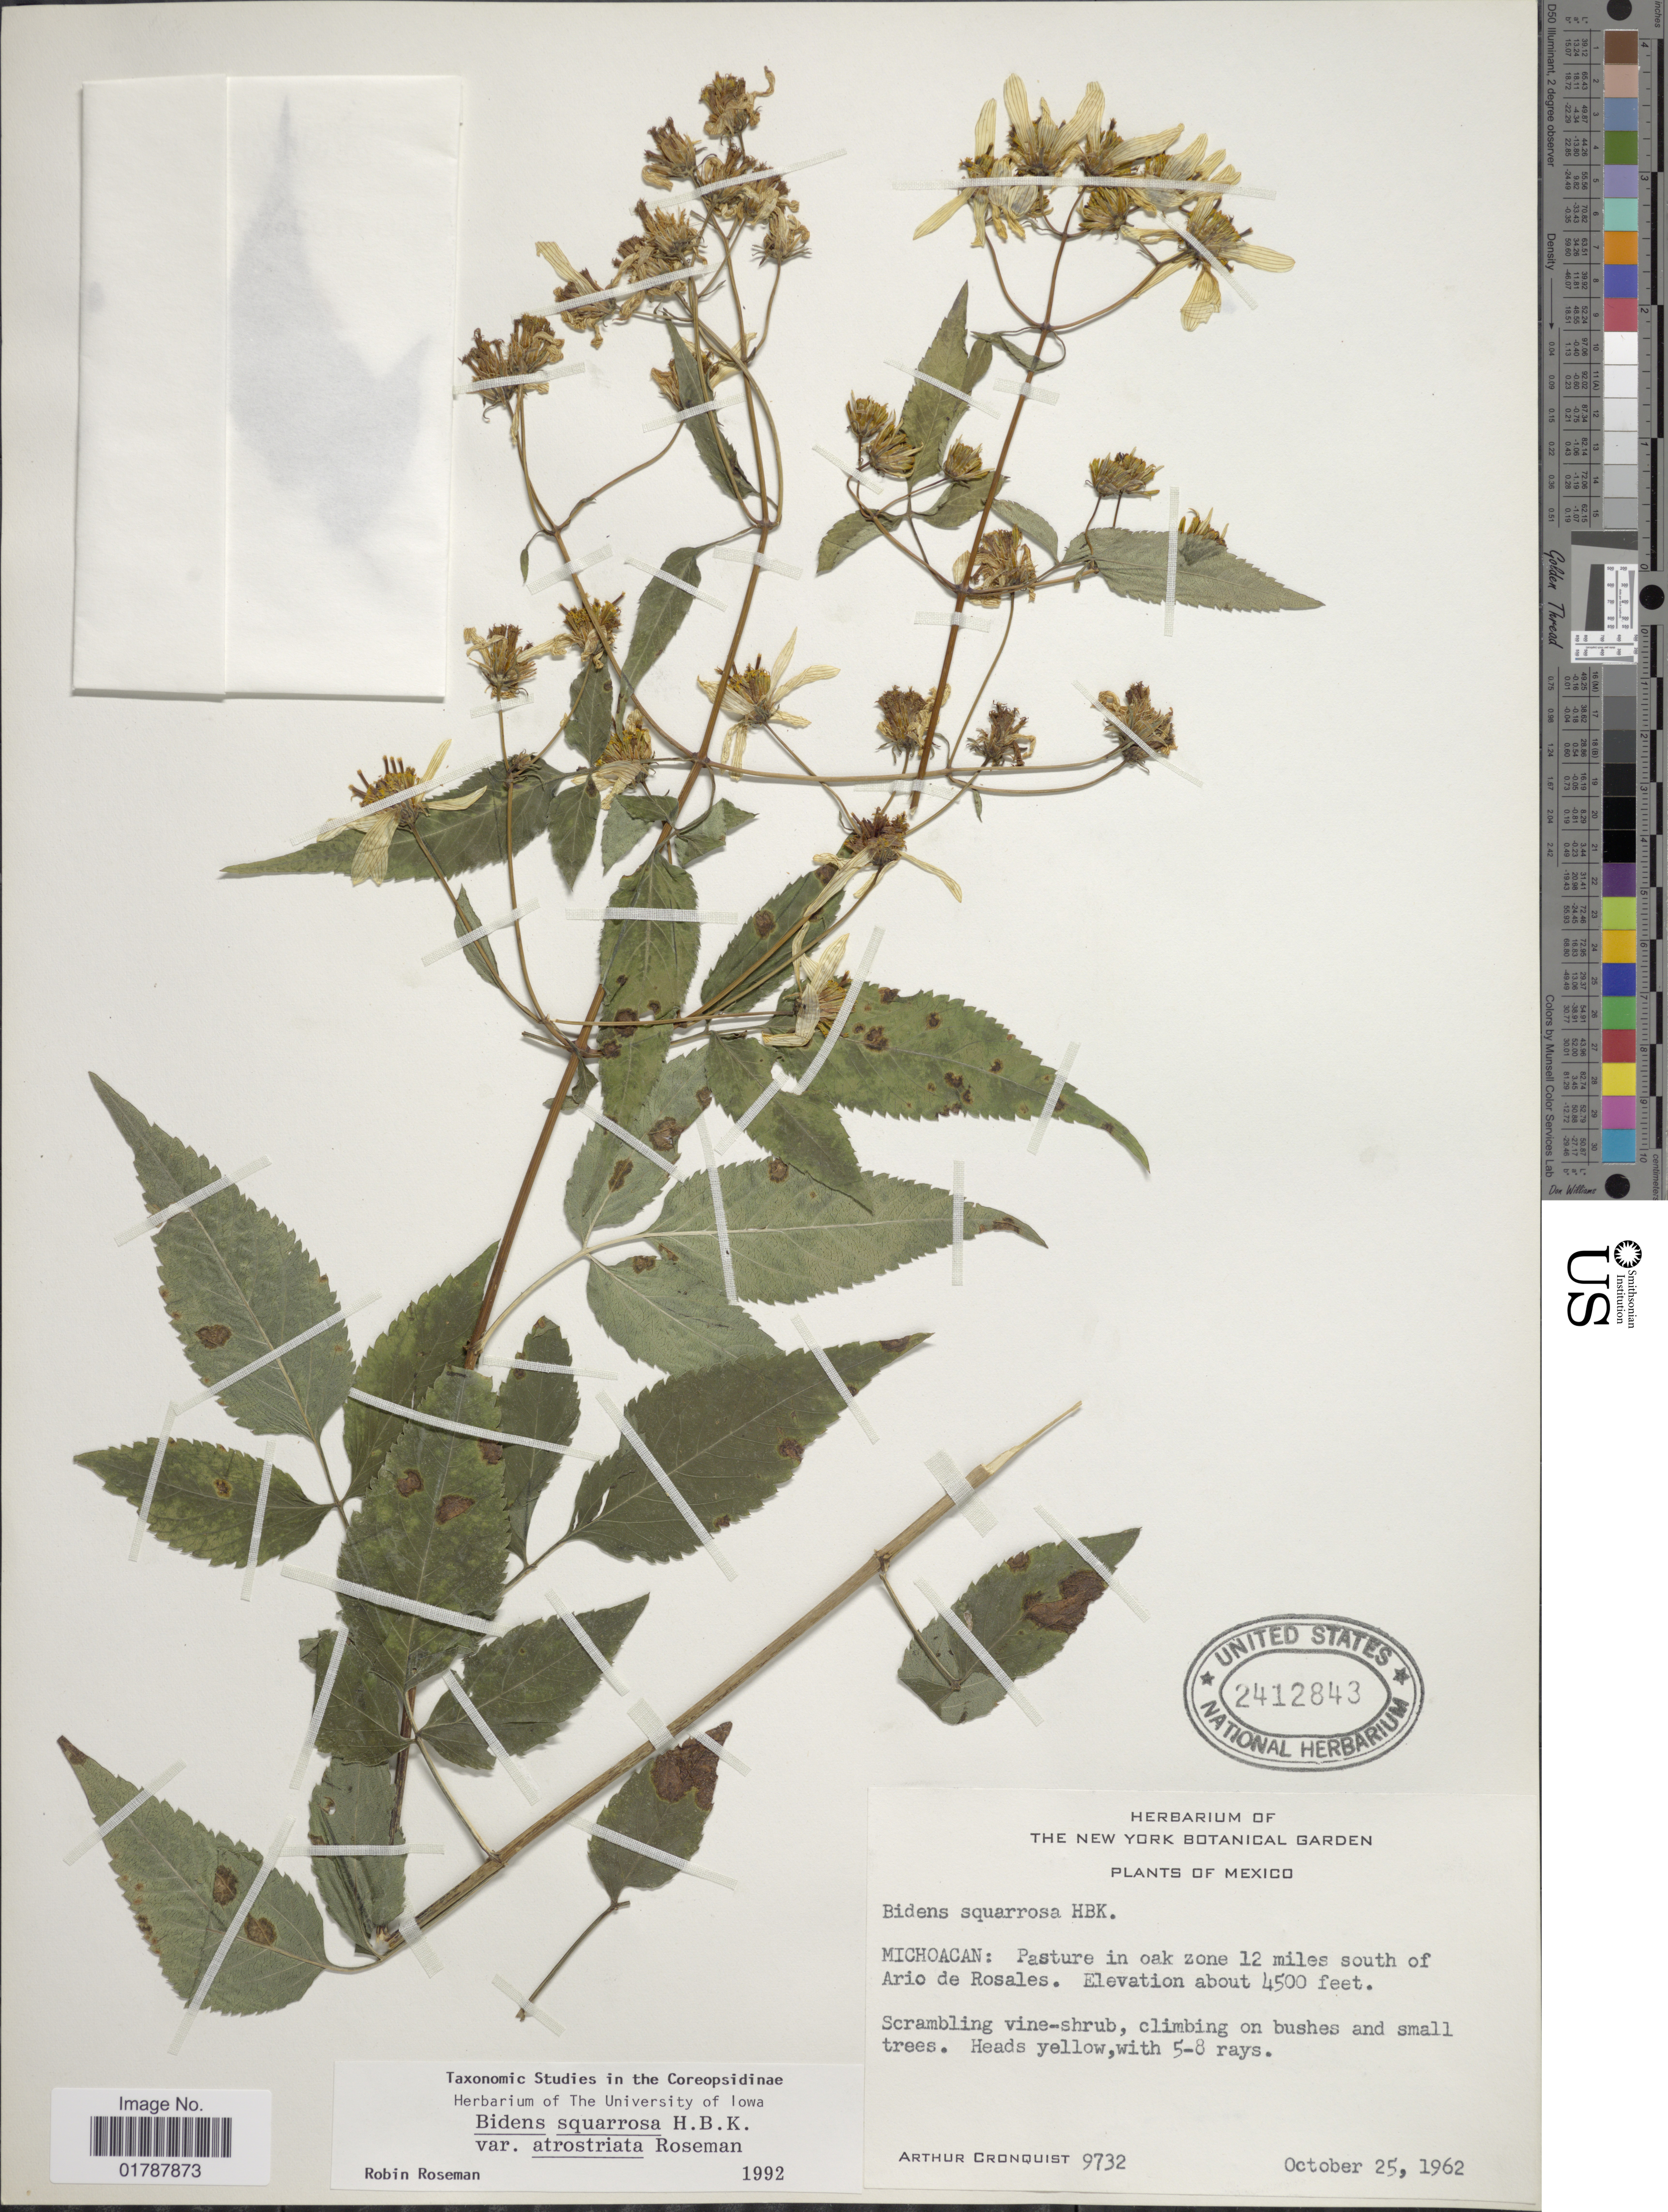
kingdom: Plantae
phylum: Tracheophyta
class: Magnoliopsida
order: Asterales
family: Asteraceae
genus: Bidens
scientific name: Bidens squarrosa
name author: Kunth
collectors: A. J. Cronquist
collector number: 9732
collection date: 1962-10-25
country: Mexico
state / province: Michoacán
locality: Michoacan: Pasture in oak zone 12 miles south of Ario de Rosales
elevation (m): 1372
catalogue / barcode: US 2412843